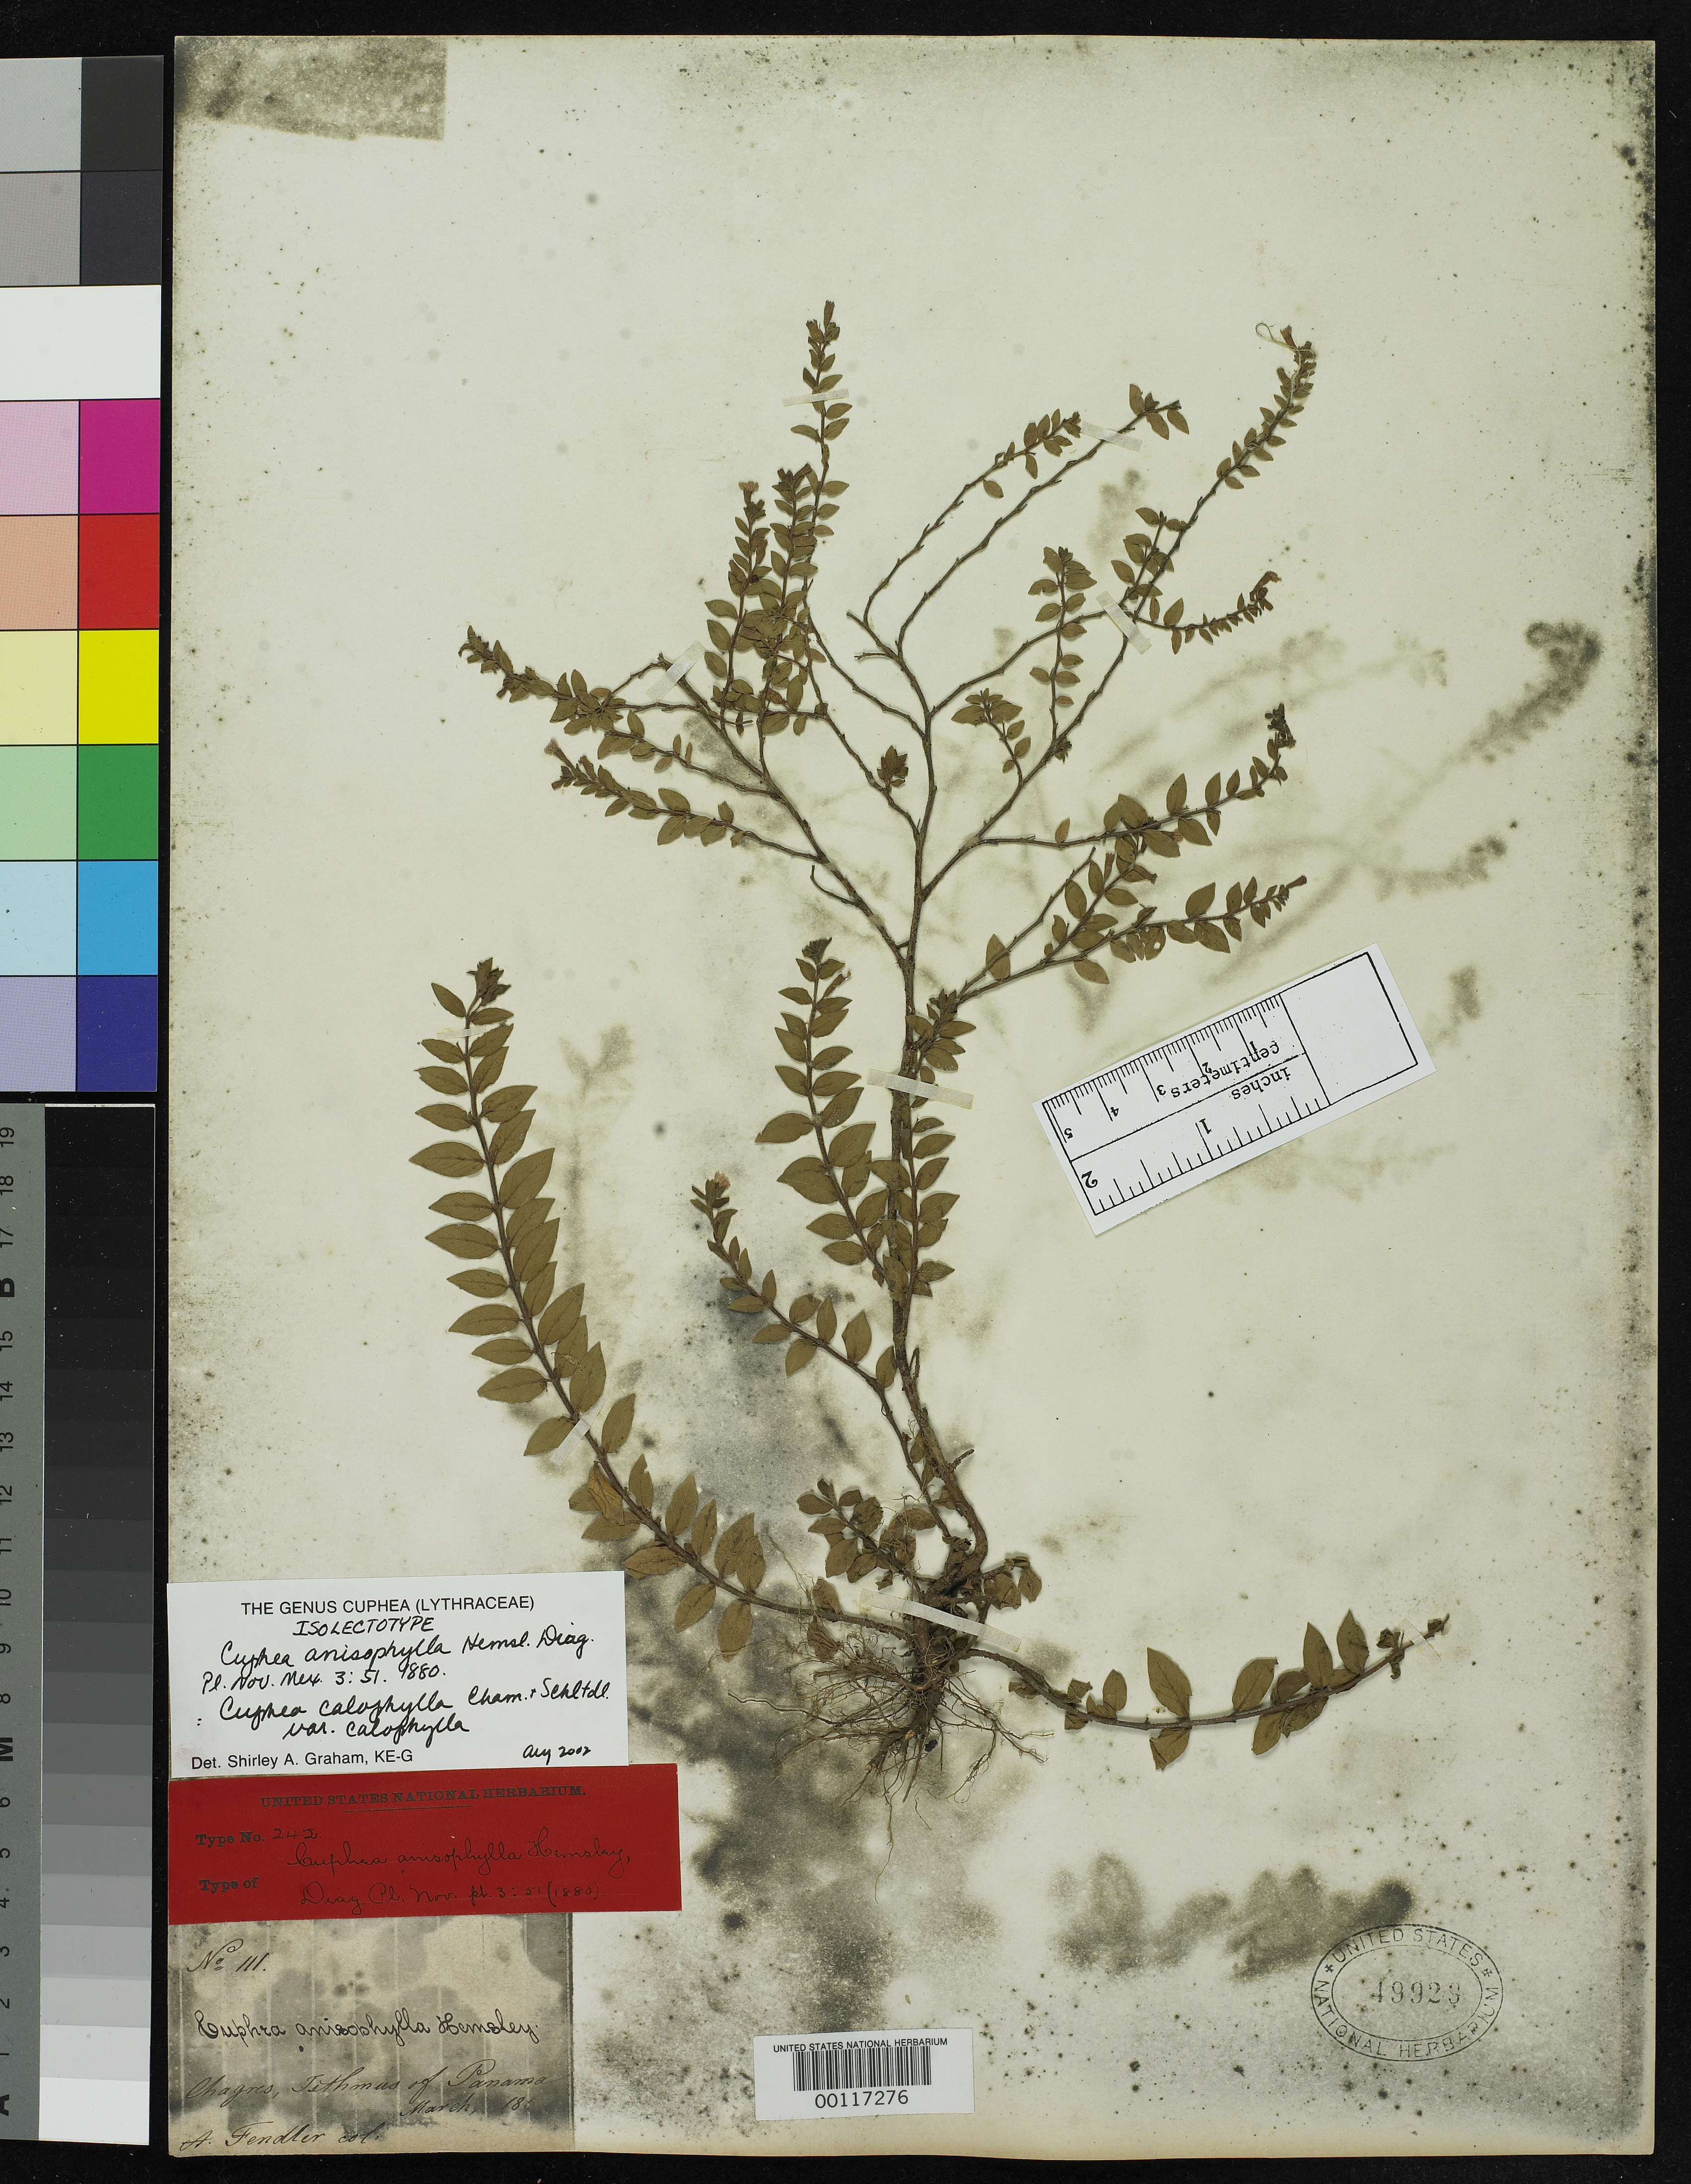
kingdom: Plantae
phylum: Tracheophyta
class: Magnoliopsida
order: Myrtales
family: Lythraceae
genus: Cuphea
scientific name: Cuphea anisophylla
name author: Hemsl.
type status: Isosyntype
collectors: A. Fendler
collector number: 111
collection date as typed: Mar 1850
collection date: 1850-03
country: Panama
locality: Chagres.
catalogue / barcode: US 49929